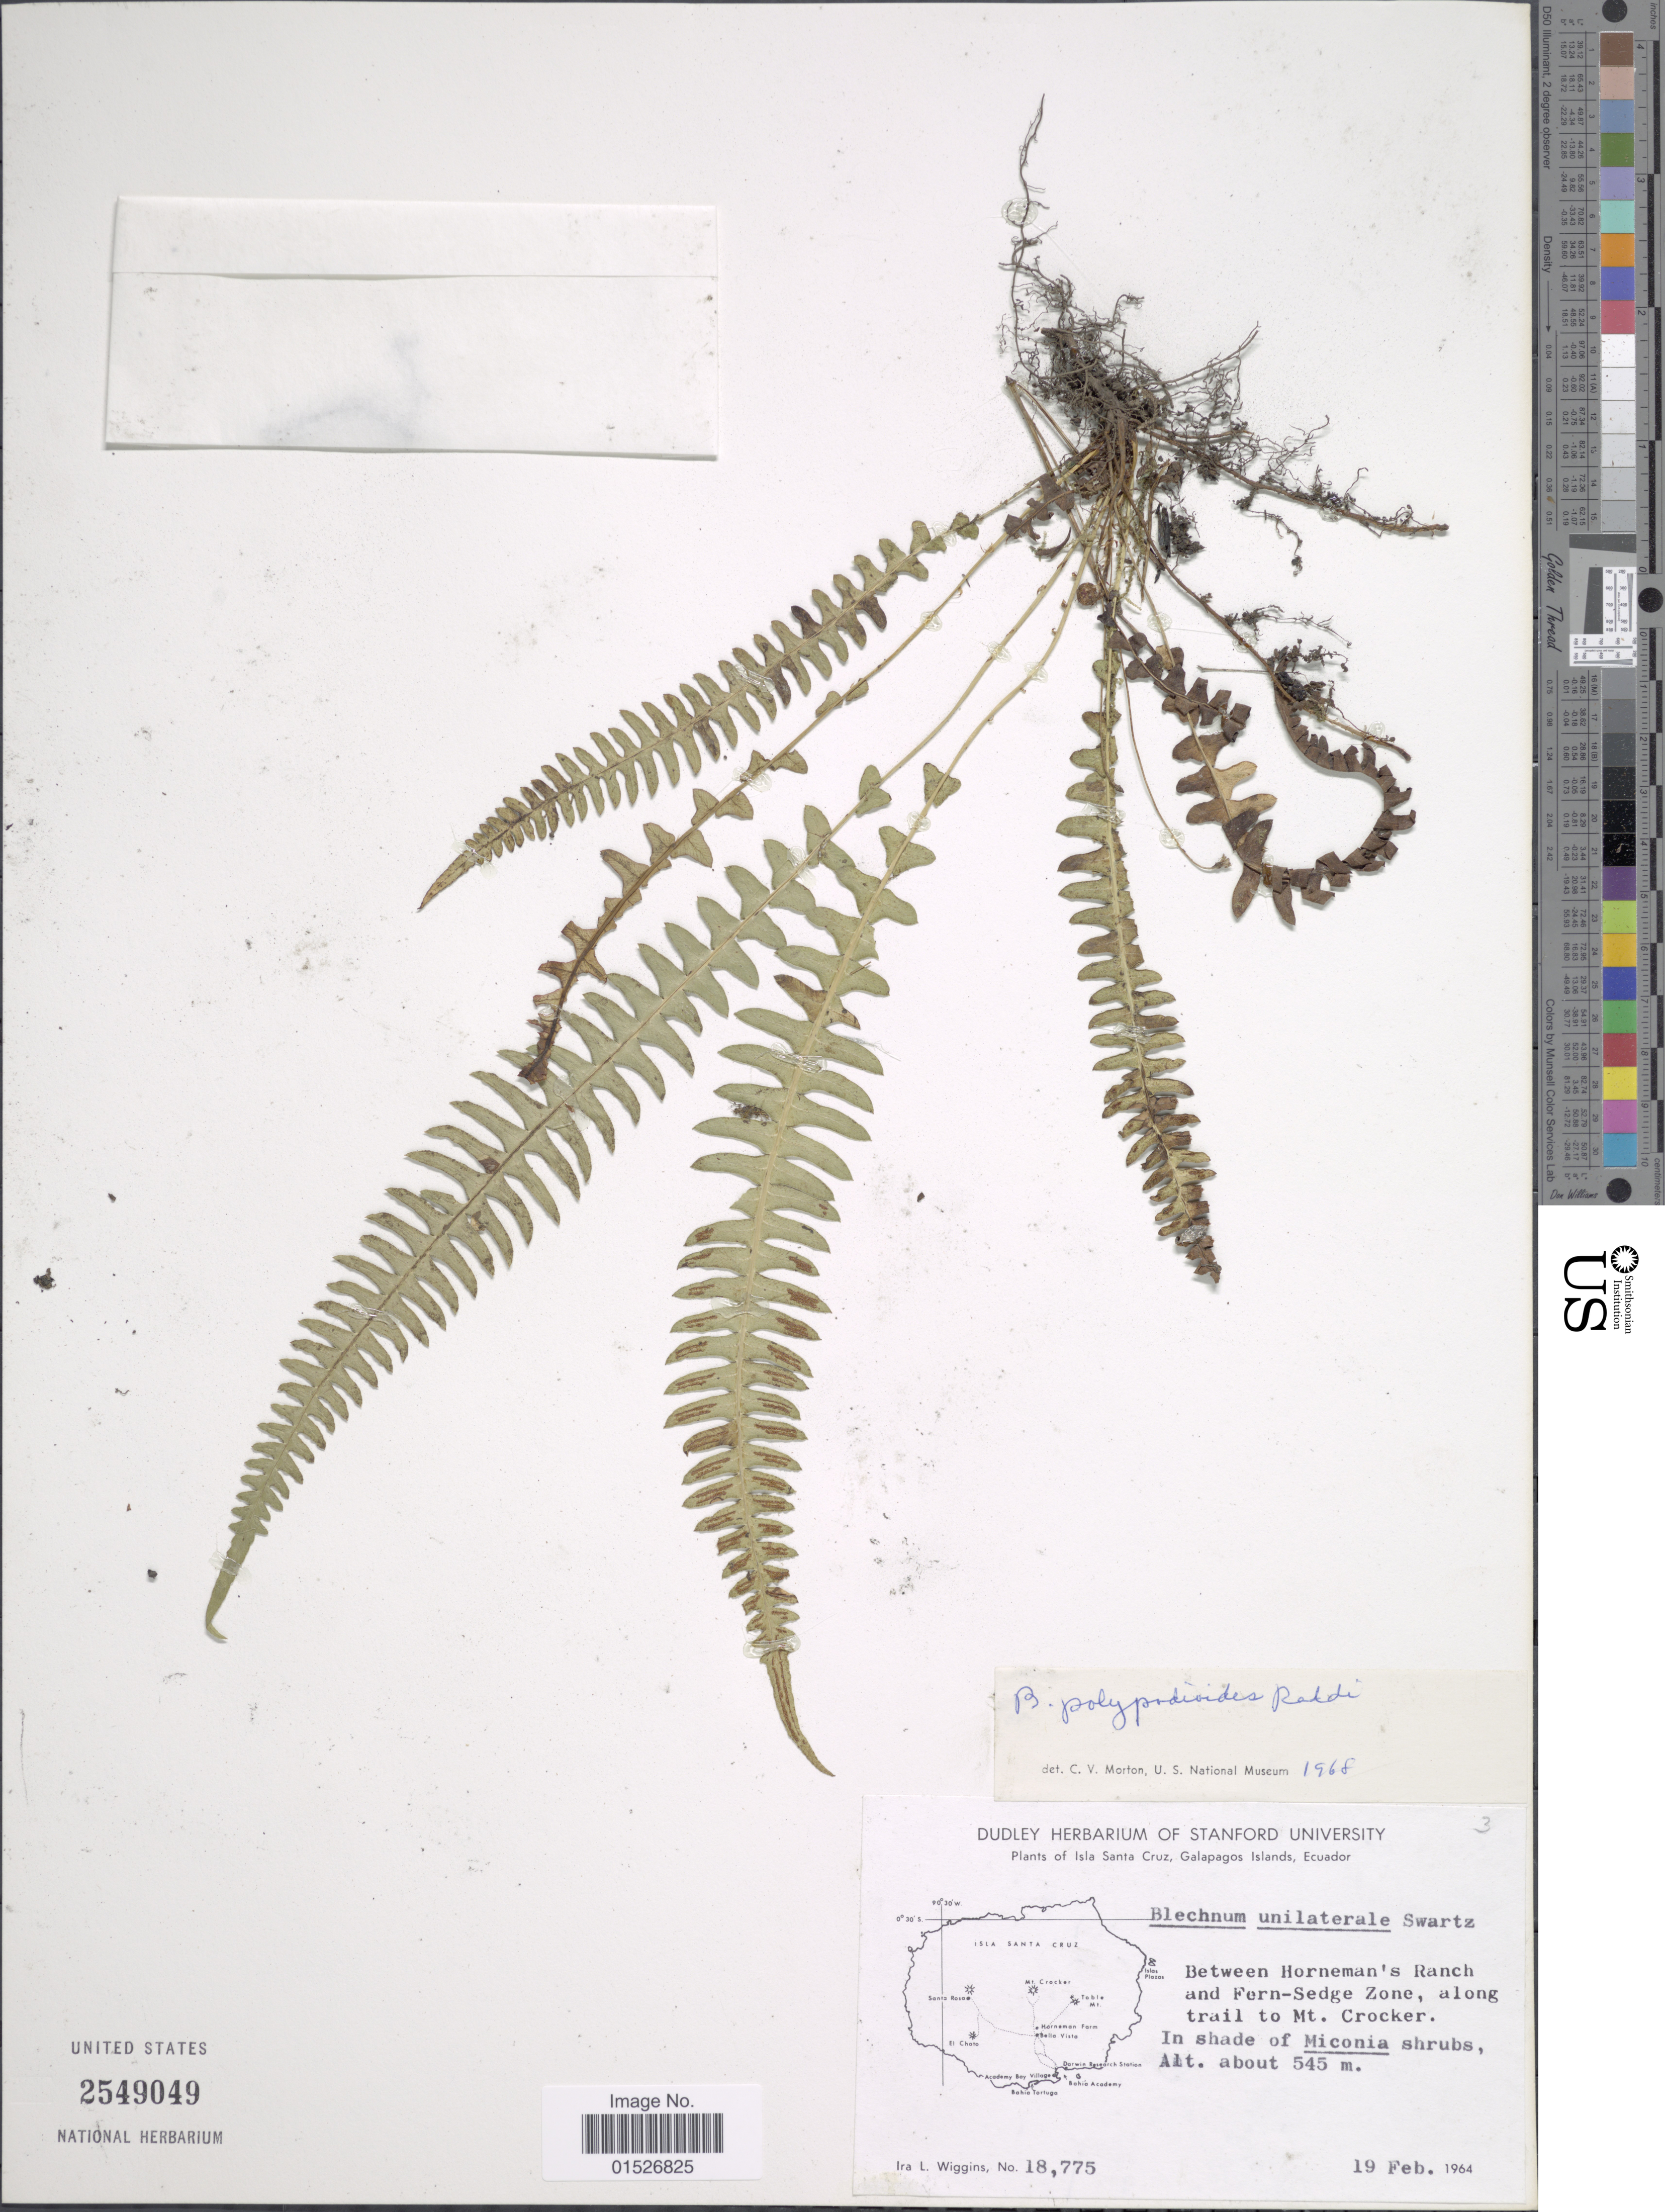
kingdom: Plantae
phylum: Tracheophyta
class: Polypodiopsida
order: Polypodiales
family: Blechnaceae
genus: Blechnum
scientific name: Blechnum polypodioides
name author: Raddi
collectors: I. L. Wiggins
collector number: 18775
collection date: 1964-02-19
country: Ecuador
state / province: Colón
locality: Isla Santa Cruz, Galapagos Island, Ecuador. Between Horneman's Ranch and Fern-Sedge Zone along trail to Mt. Crocker. In shade of Miconia shrubs.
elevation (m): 545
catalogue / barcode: US 2549049